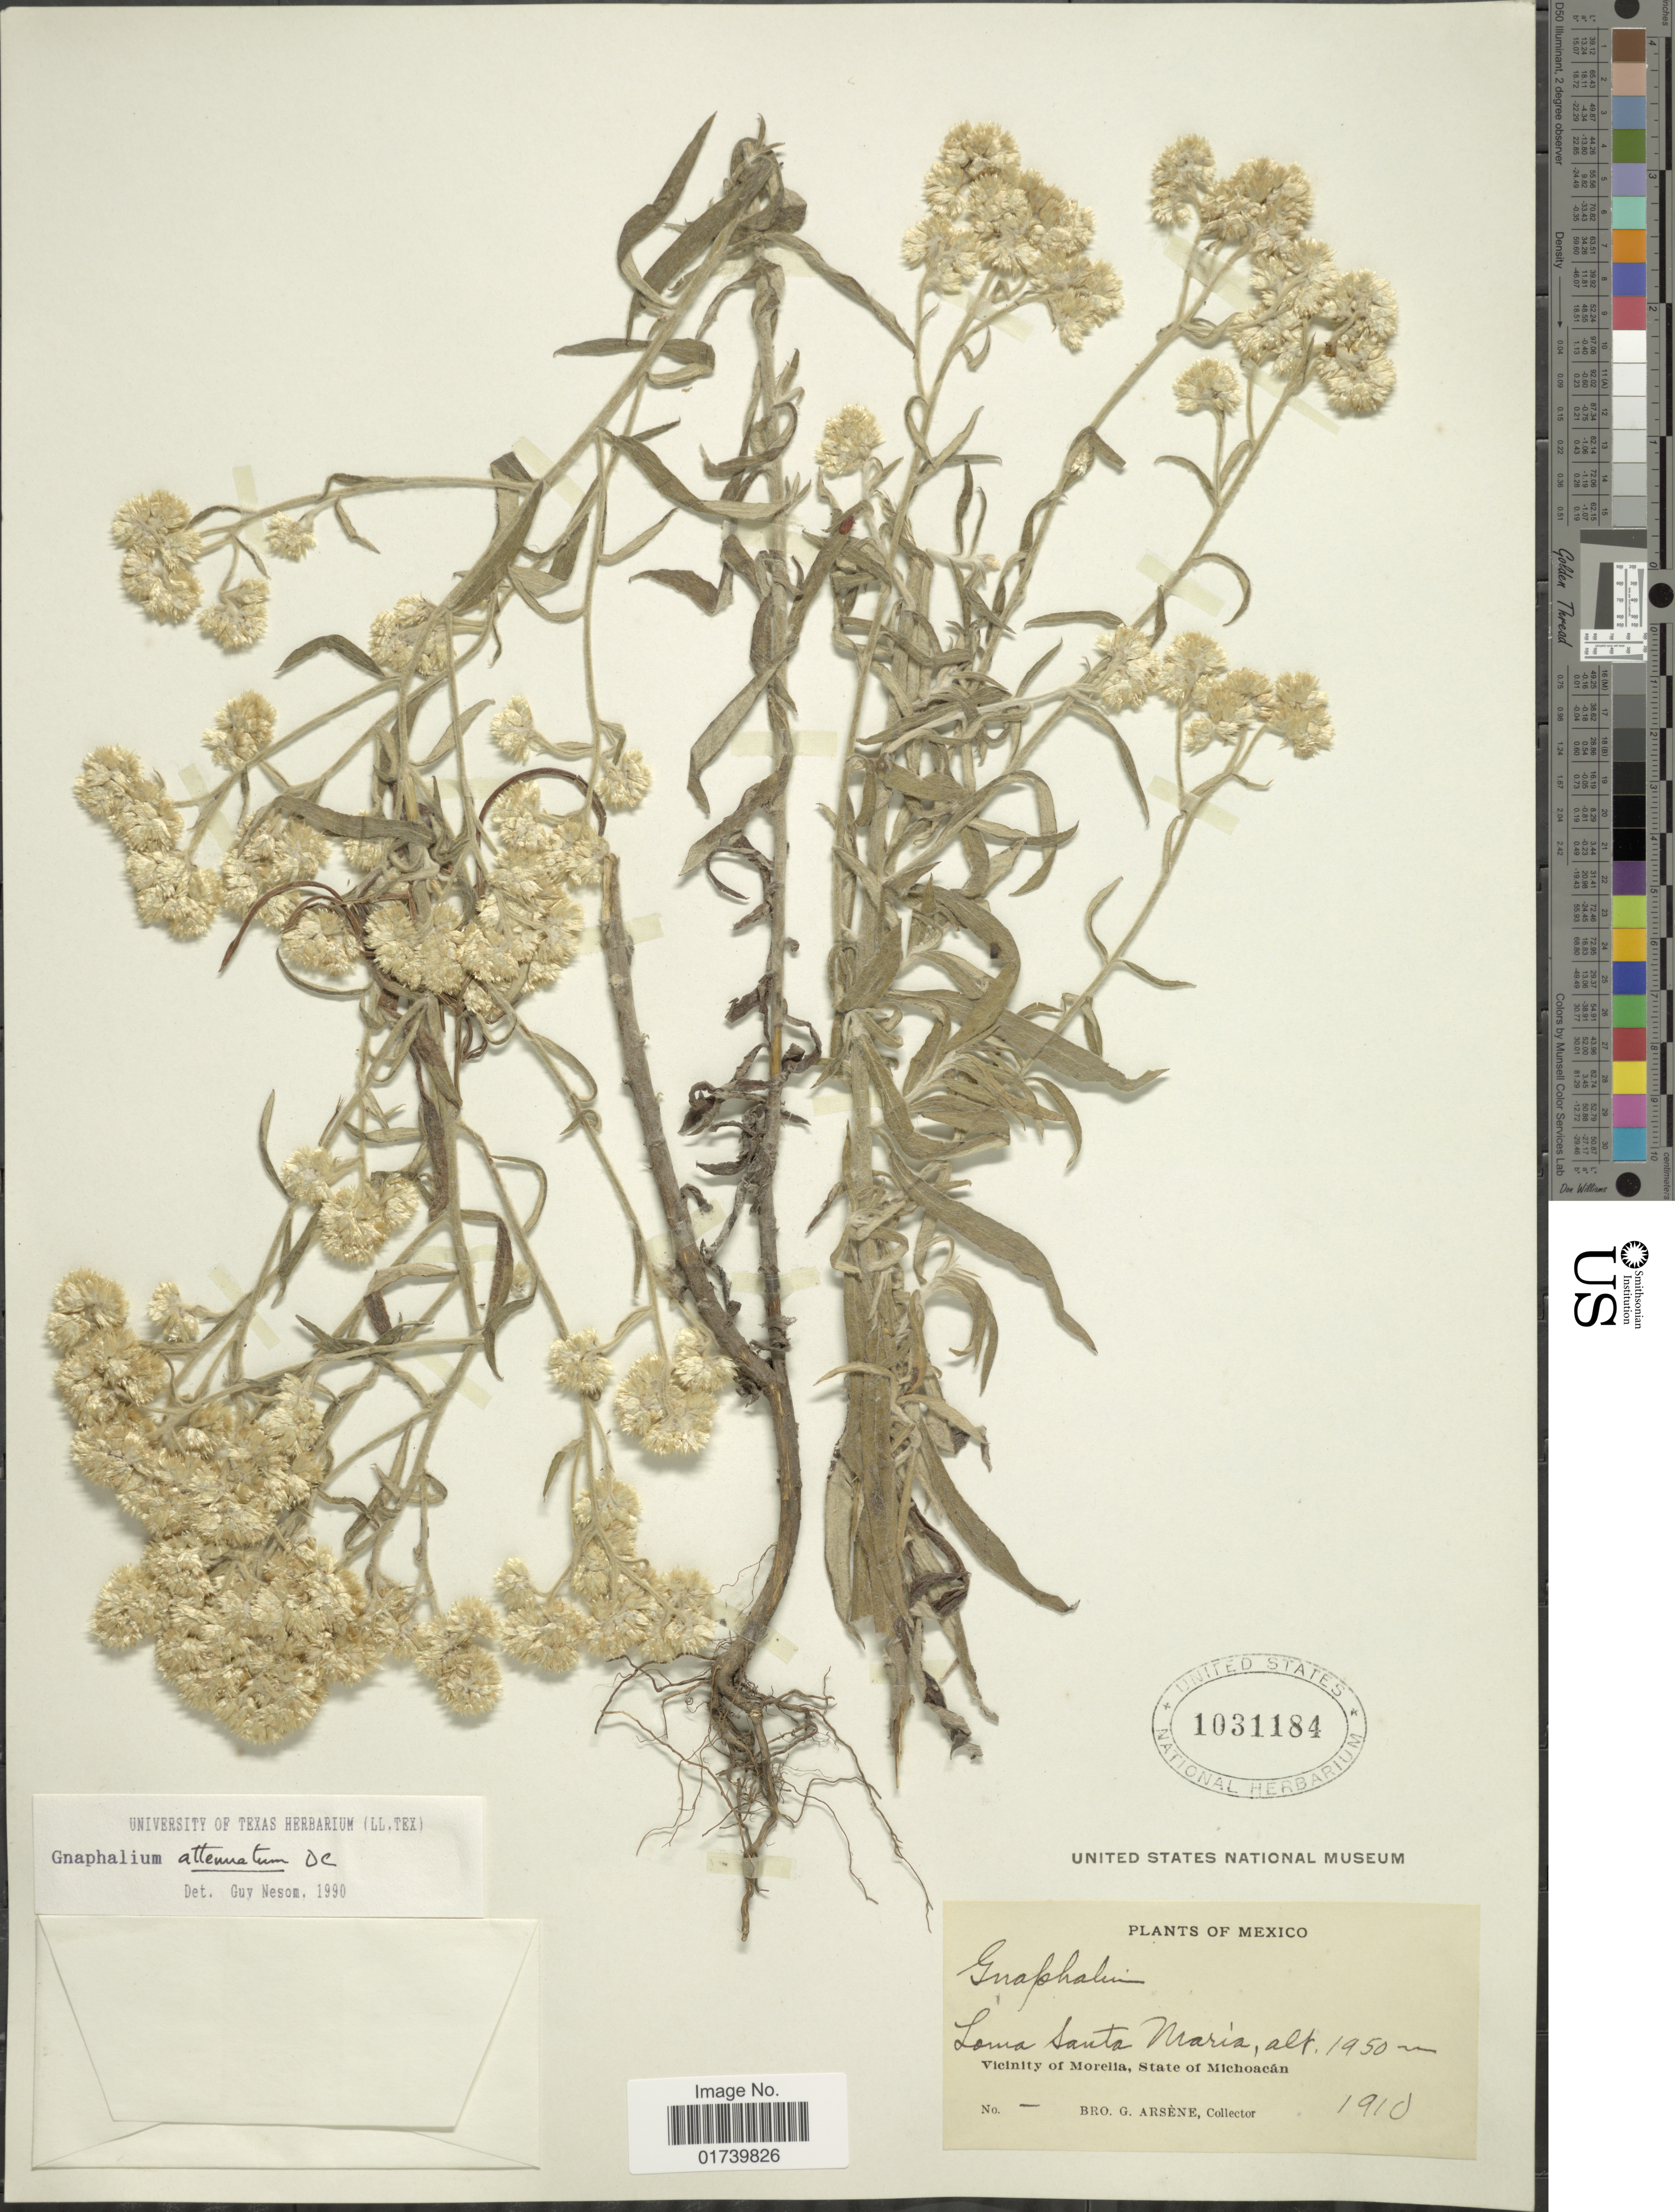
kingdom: Plantae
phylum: Tracheophyta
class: Magnoliopsida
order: Asterales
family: Asteraceae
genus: Pseudognaphalium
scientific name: Pseudognaphalium attenuatum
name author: (DC.) Anderb.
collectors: Bro. G. Arsène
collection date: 1910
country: Mexico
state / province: Michoacán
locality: Vicinity of Morelia. Loma Santa Maria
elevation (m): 1950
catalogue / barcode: US 1031184